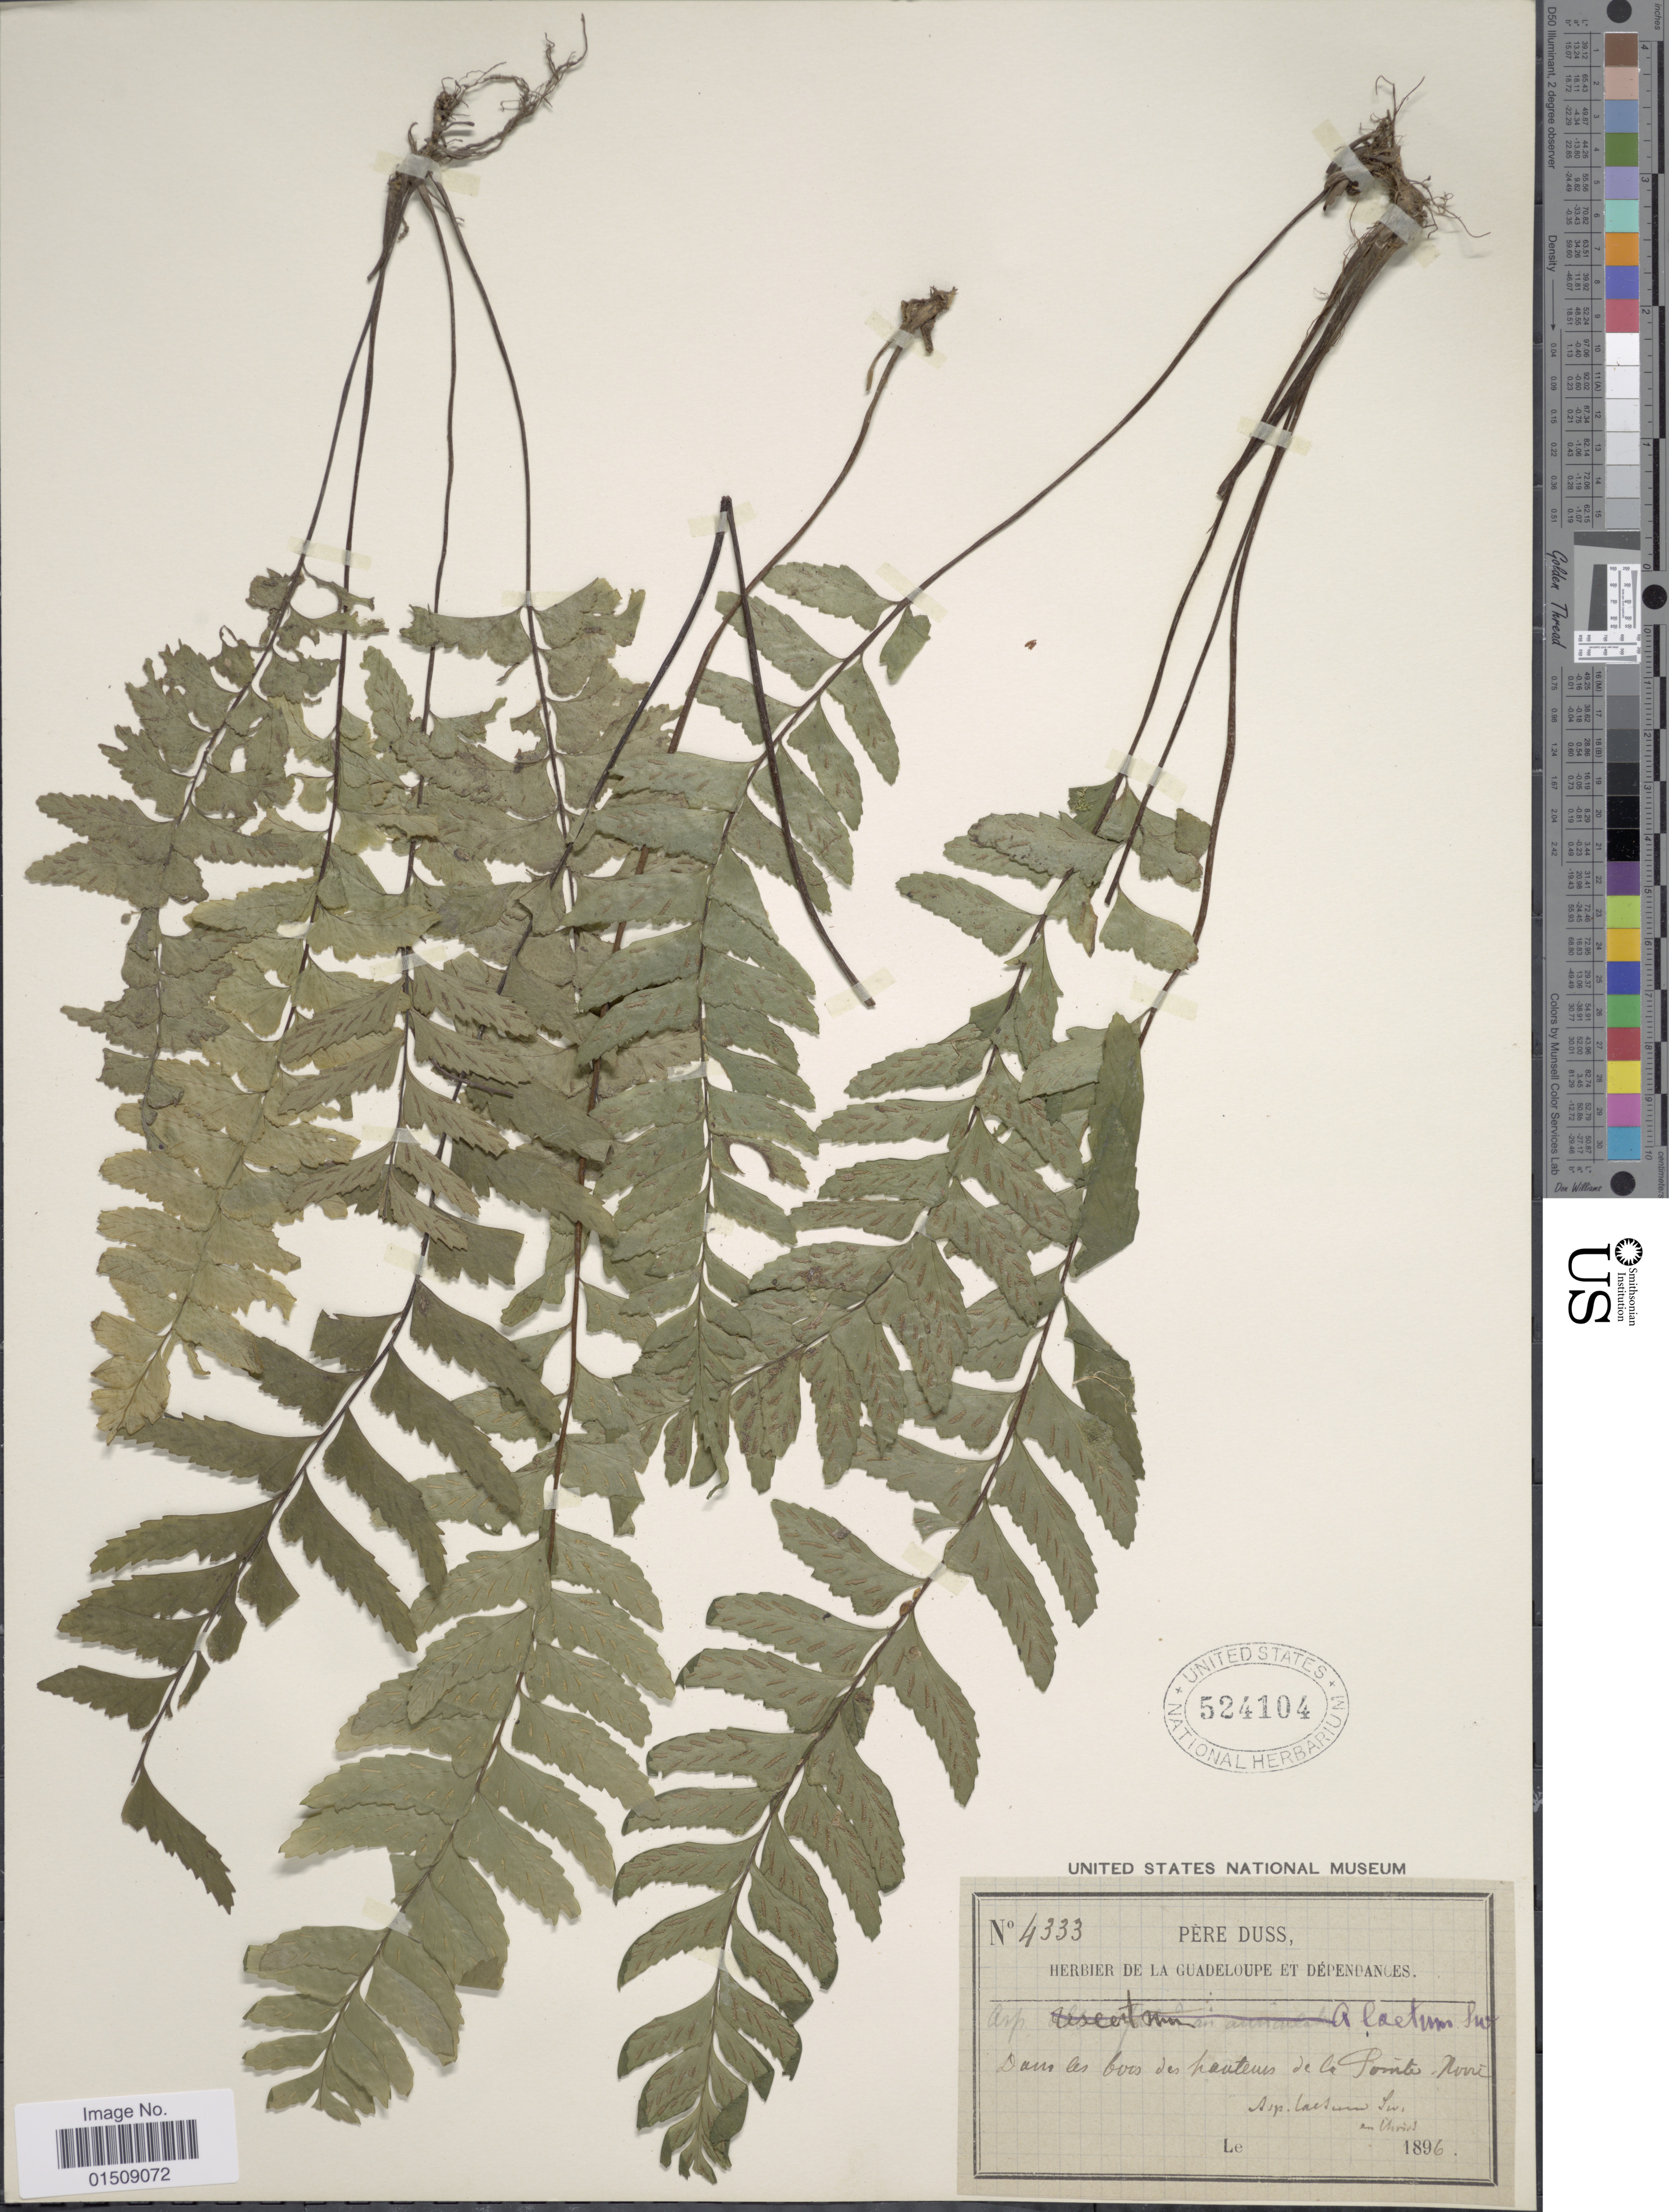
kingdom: Plantae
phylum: Tracheophyta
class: Polypodiopsida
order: Polypodiales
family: Aspleniaceae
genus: Asplenium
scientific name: Asplenium laetum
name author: Sw.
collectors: Père Duss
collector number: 4333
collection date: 1896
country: Guadeloupe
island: Leeward Is.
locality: Dans les bois des hauteurs de la Pointe Noire.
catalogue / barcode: US 524104